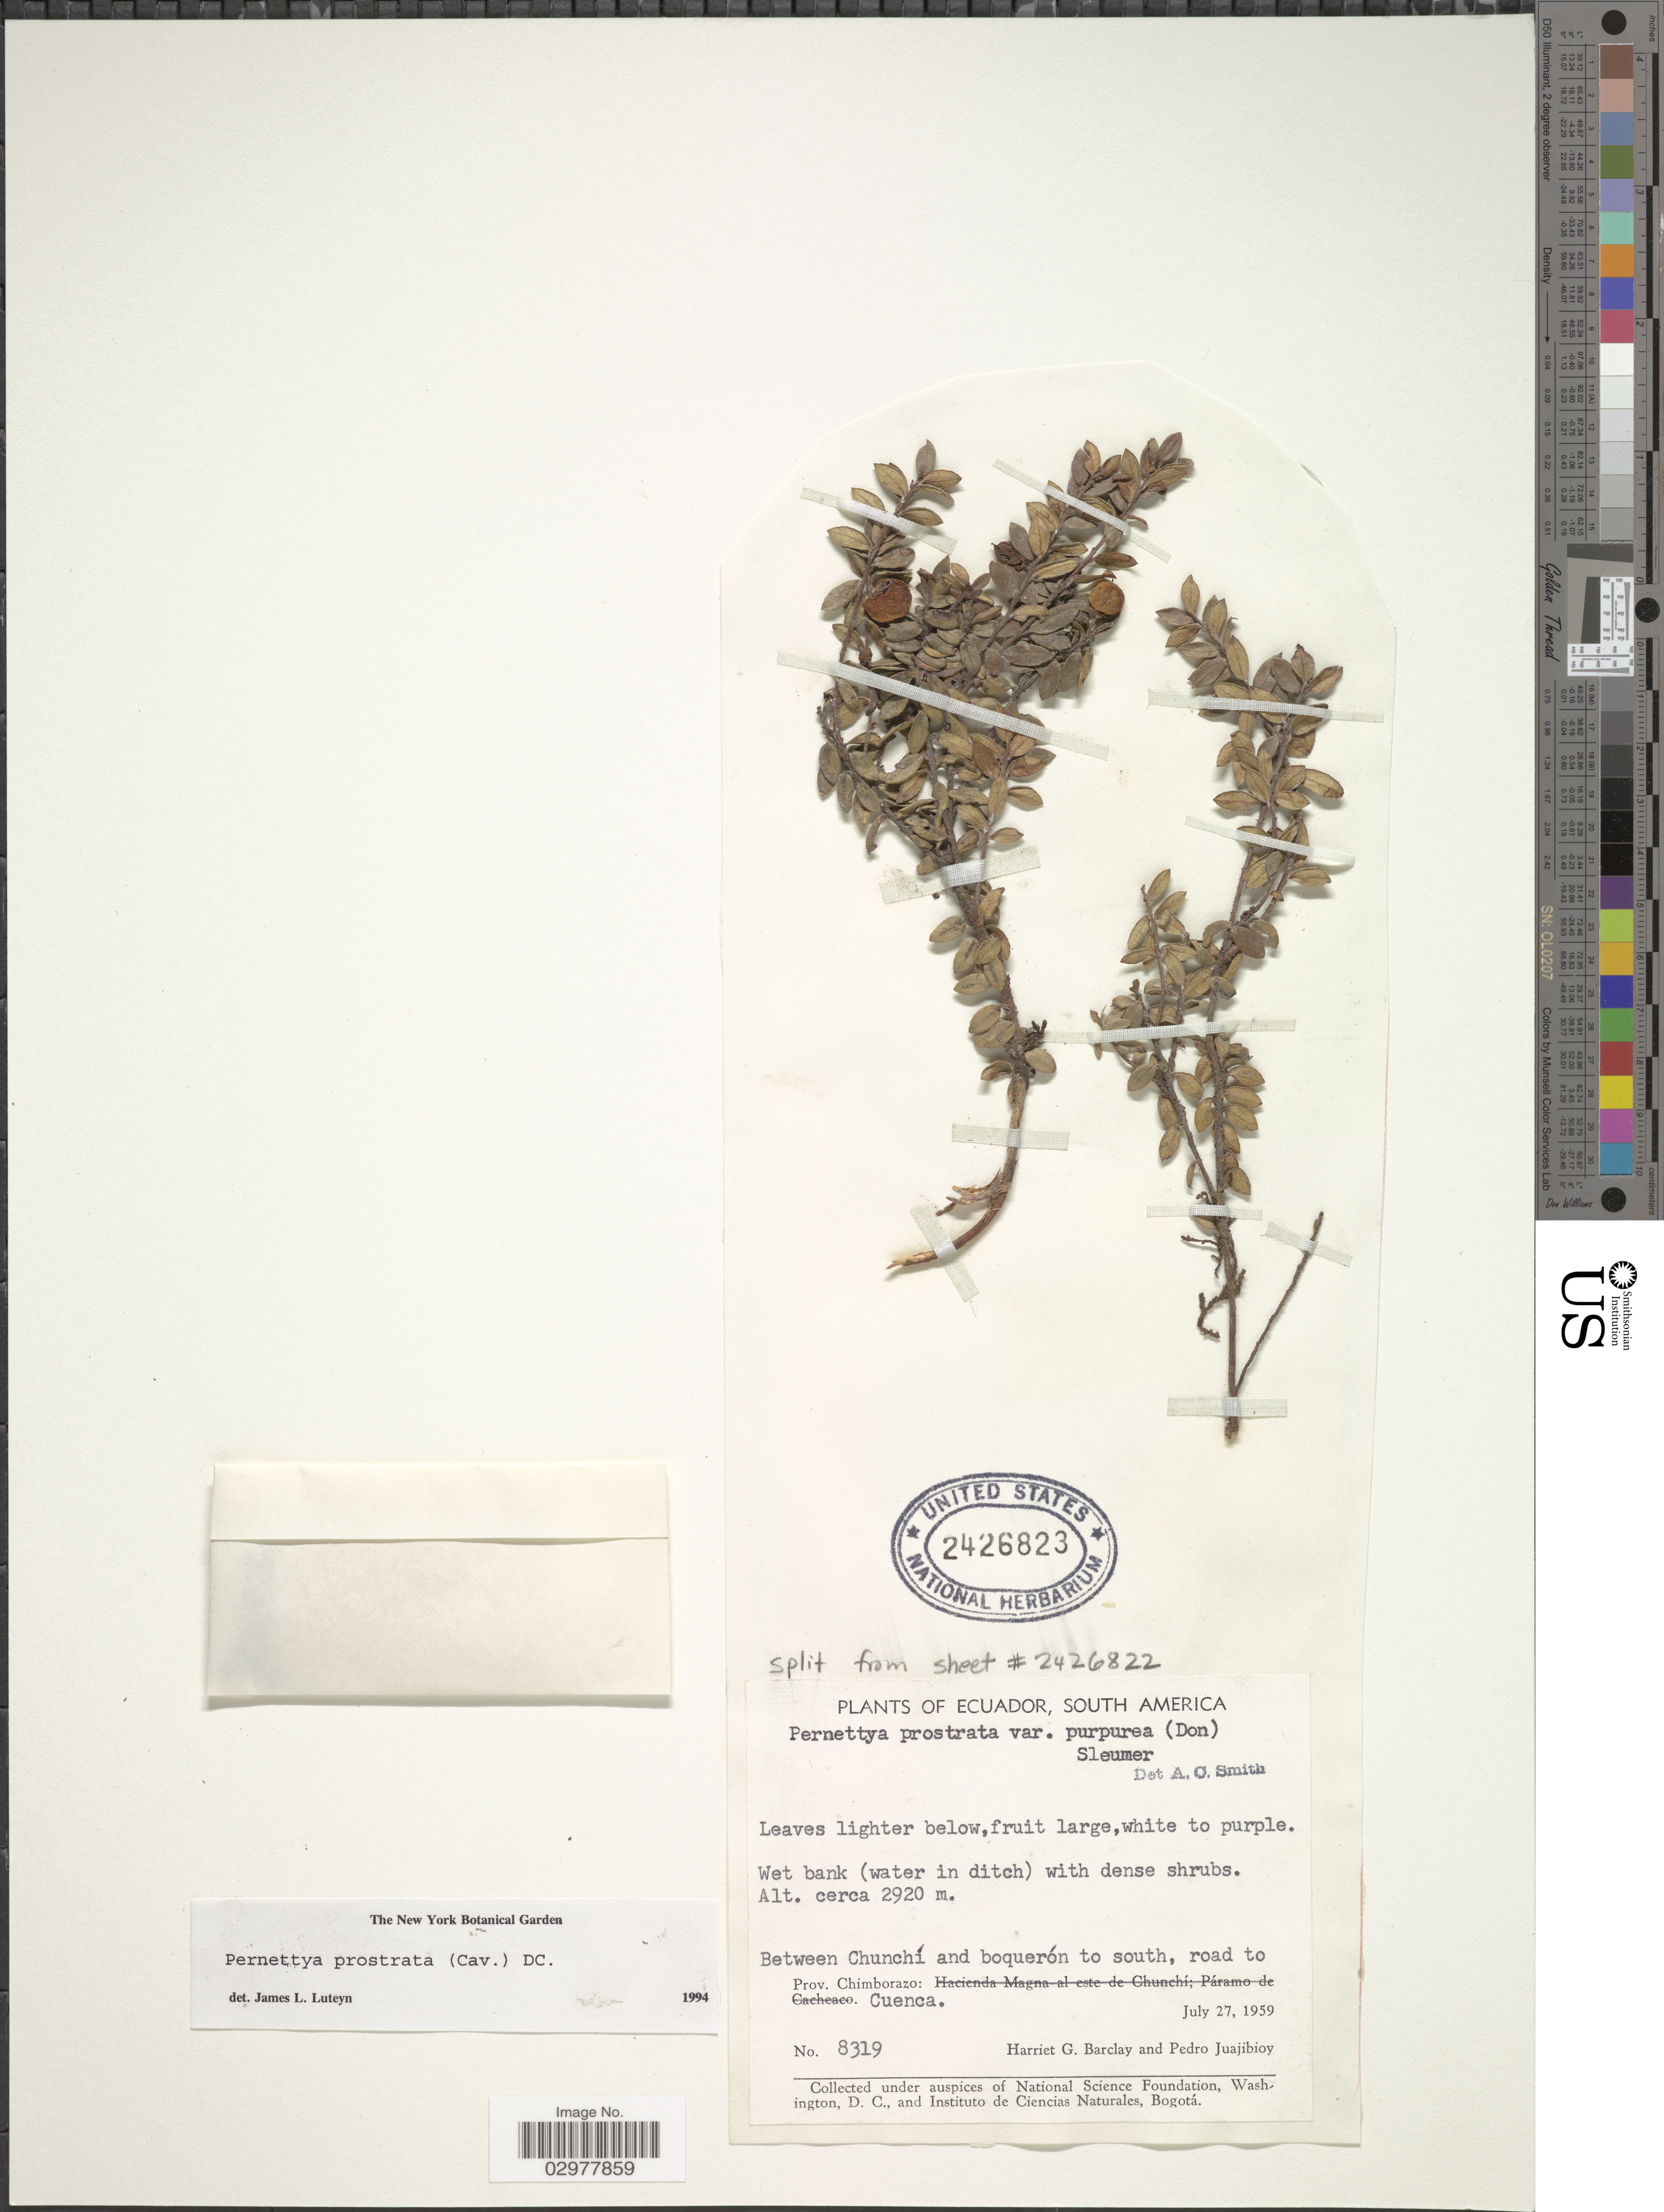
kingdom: Plantae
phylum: Tracheophyta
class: Magnoliopsida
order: Ericales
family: Ericaceae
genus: Pernettya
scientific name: Pernettya prostrata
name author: (Cav.) DC.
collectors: H. G. Barclay & P. Juajibioy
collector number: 8319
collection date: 1959-07-27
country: Ecuador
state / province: Chimborazo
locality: Between Chunchí and boquerón to south, road to Prov. Chimboraza: Cuenca.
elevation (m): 2920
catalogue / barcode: US 2426823